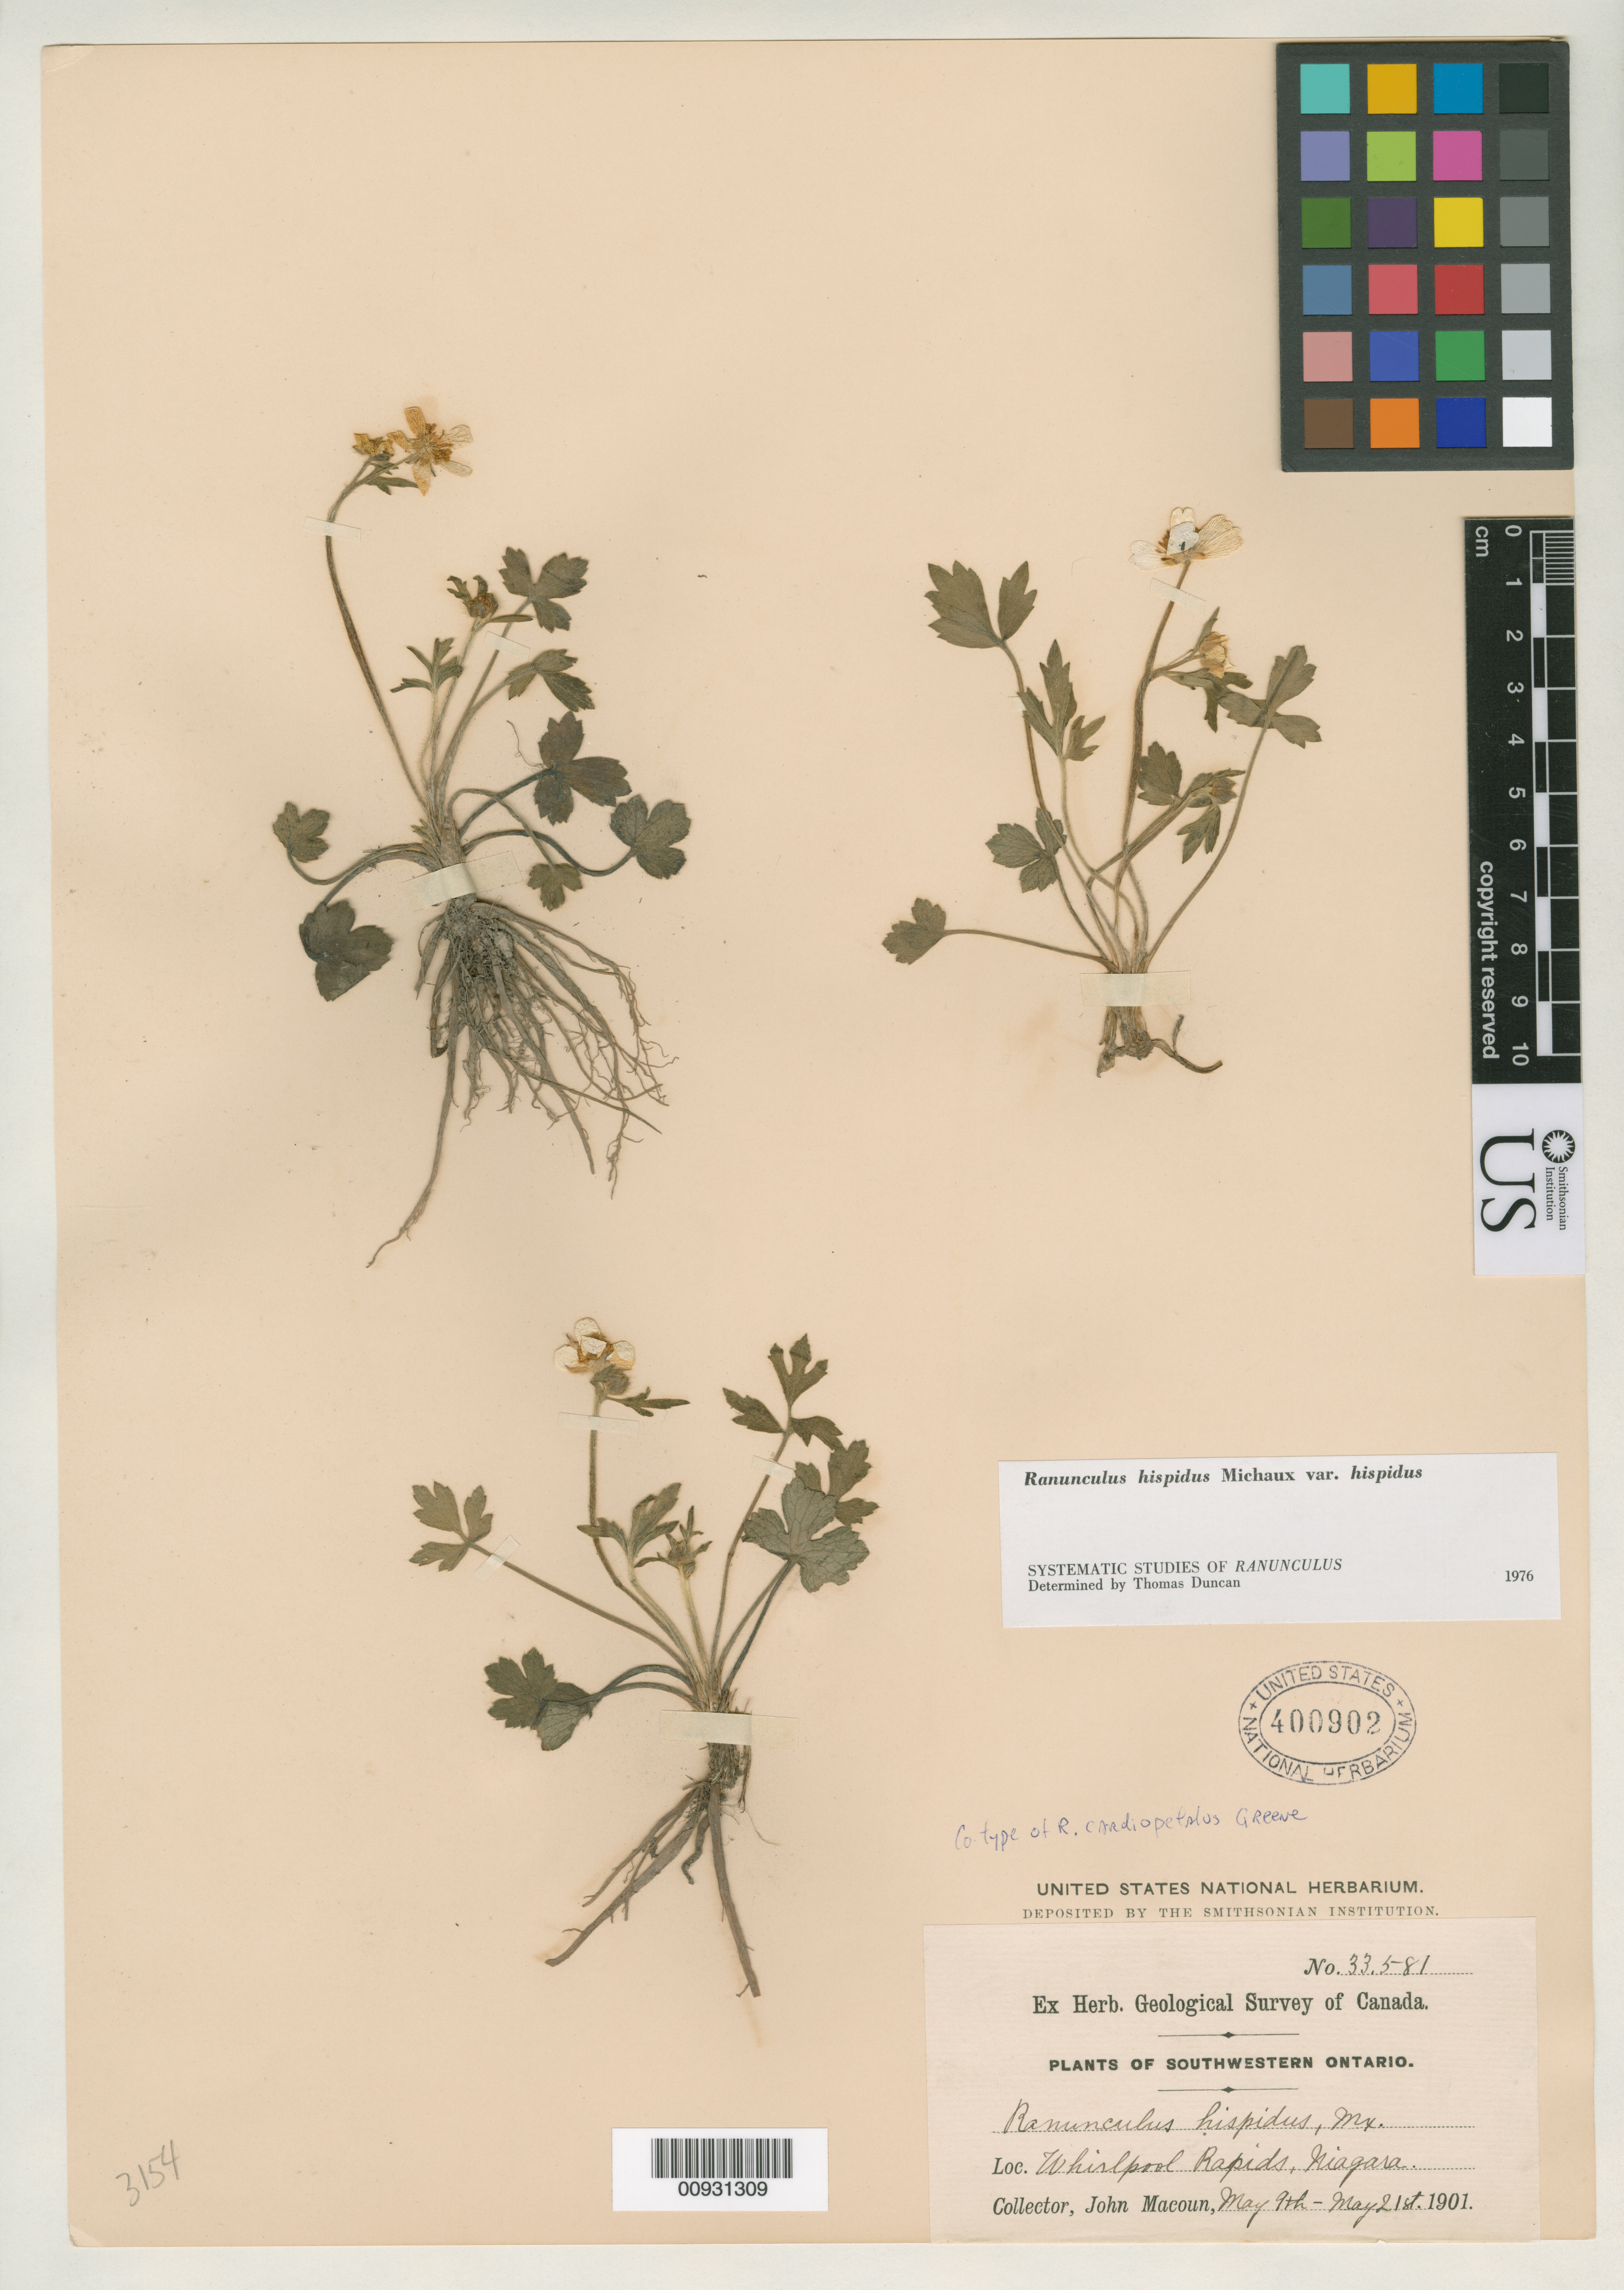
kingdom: Plantae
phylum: Tracheophyta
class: Magnoliopsida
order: Ranunculales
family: Ranunculaceae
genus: Ranunculus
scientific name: Ranunculus cardiopetalus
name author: Greene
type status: Isotype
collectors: J. Macoun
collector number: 33581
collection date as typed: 09 May 1901 to 21 May 1901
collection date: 1901-05-09/1901-05-21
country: Canada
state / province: Ontario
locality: Whirlpool Rapids, Niagara.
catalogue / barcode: US 400902